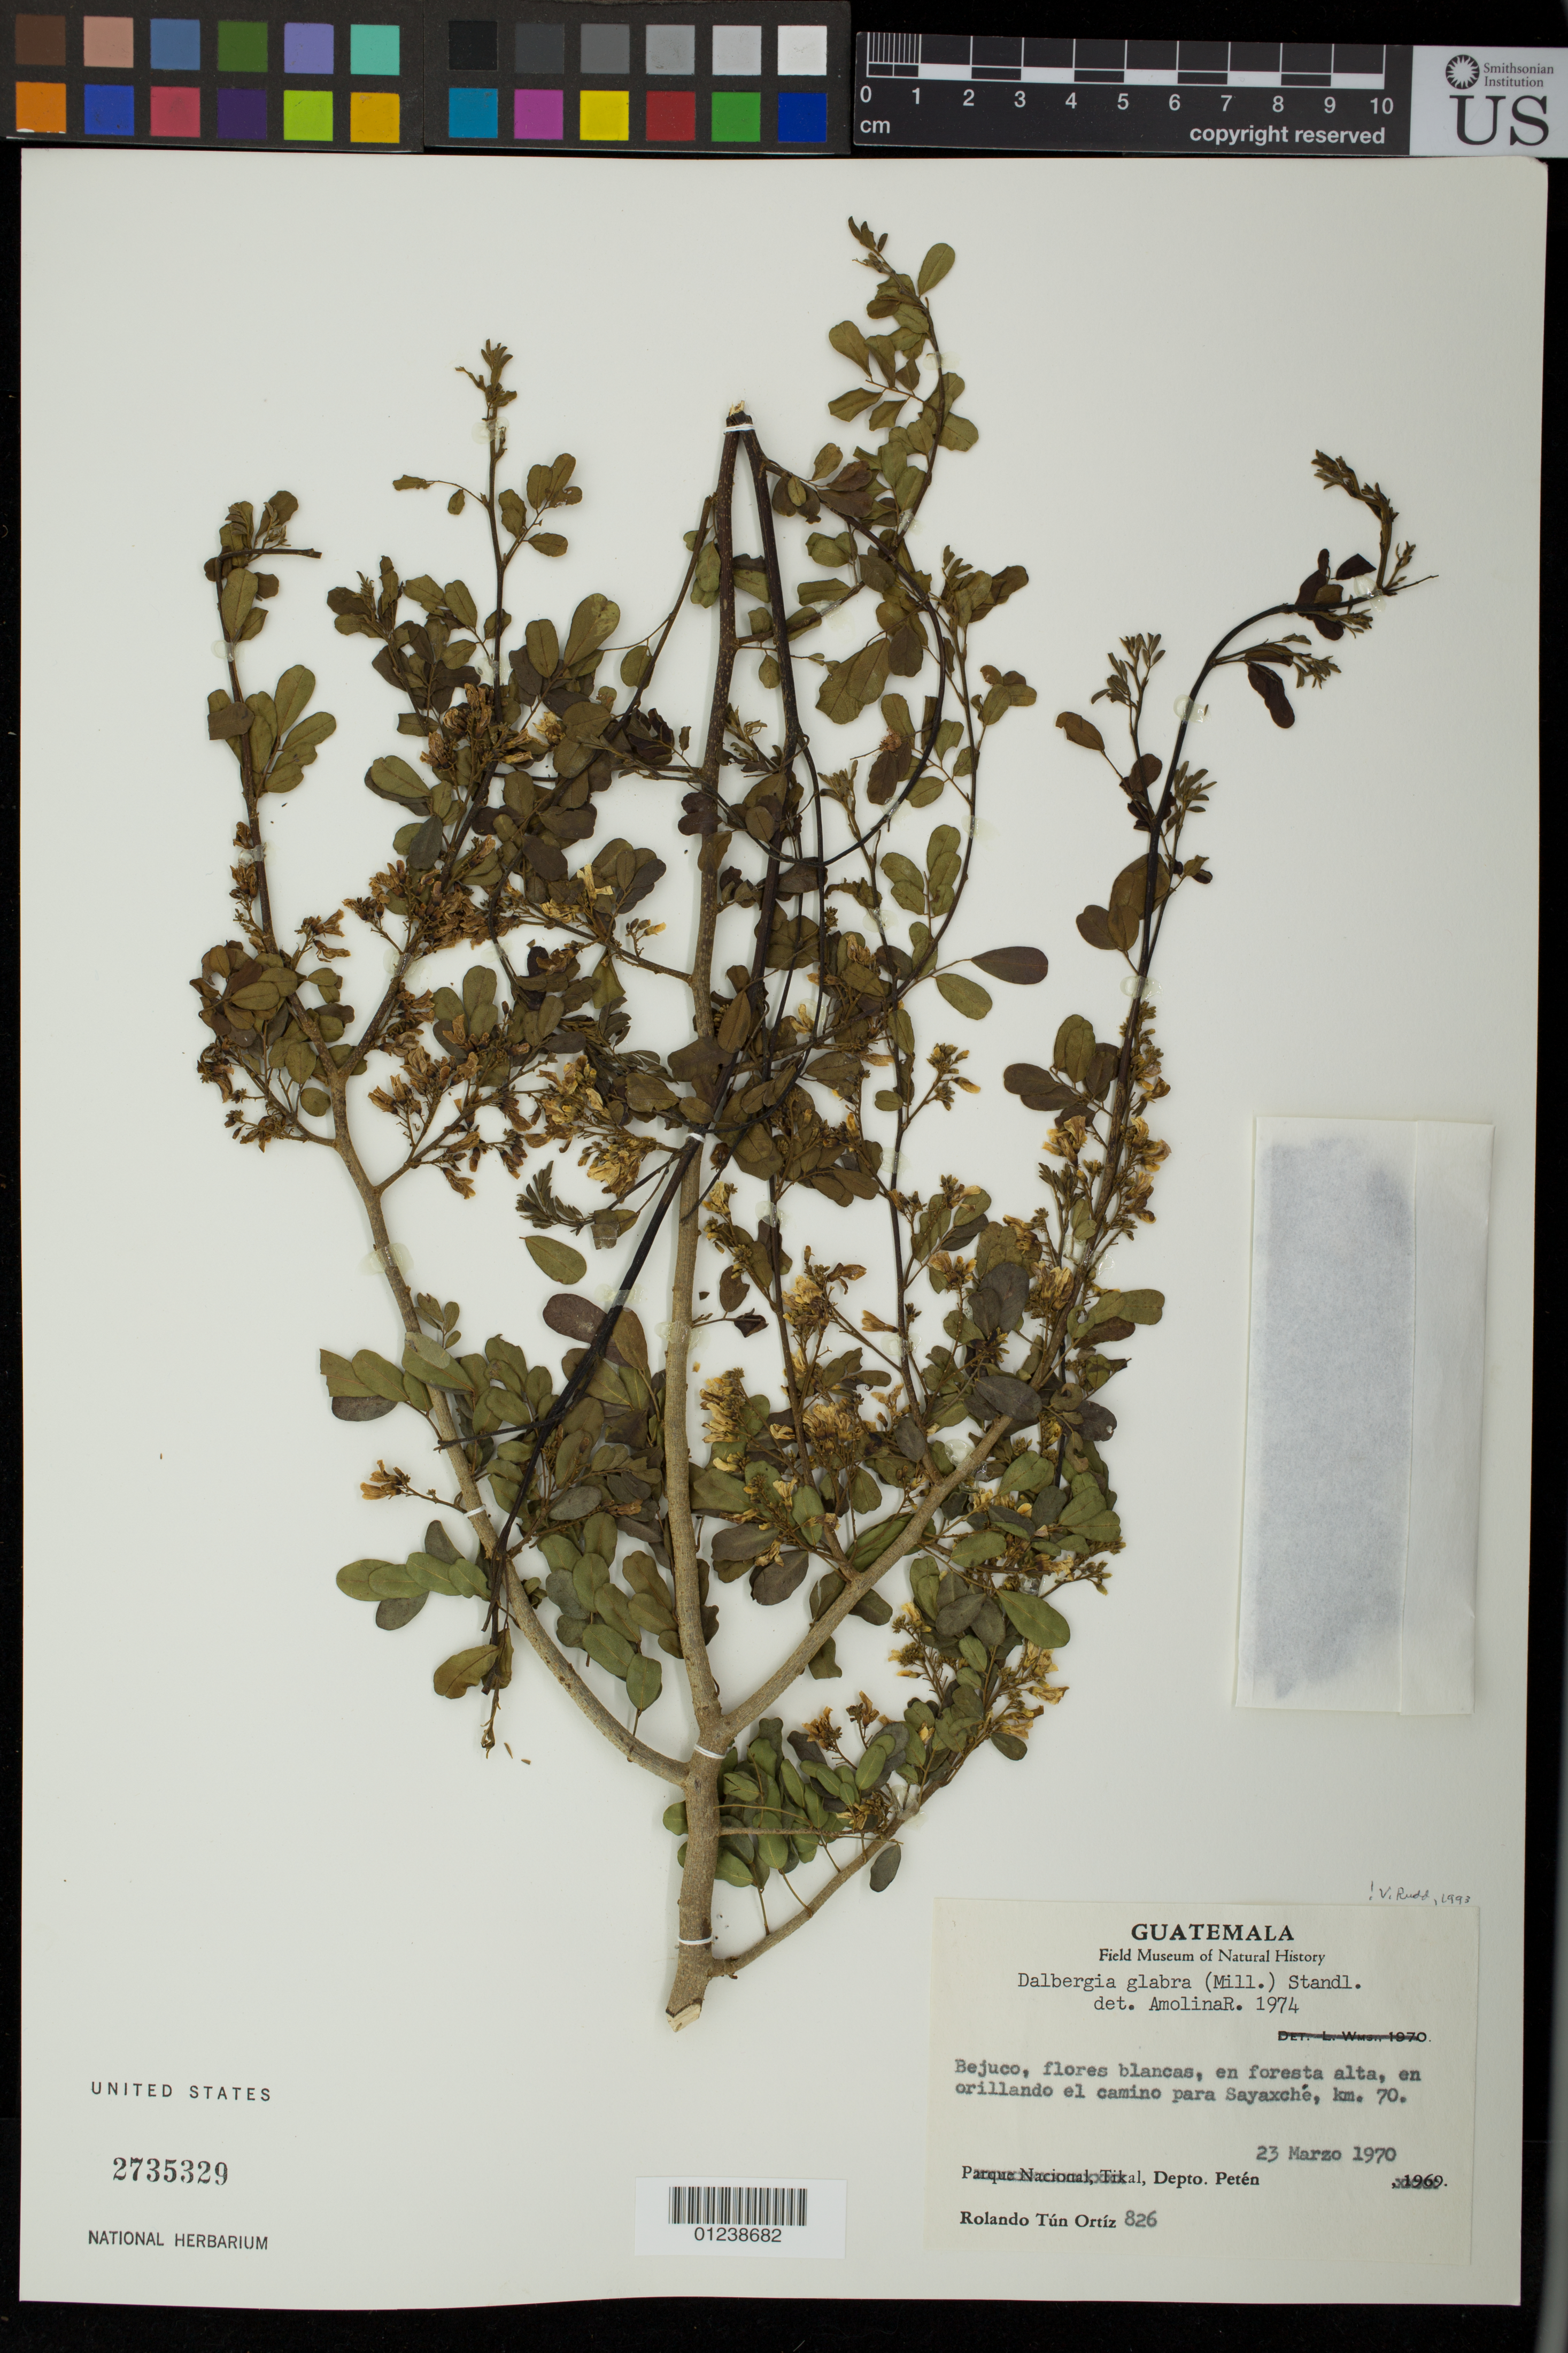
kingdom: Plantae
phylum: Tracheophyta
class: Magnoliopsida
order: Fabales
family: Fabaceae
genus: Dalbergia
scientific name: Dalbergia glabra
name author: (Mill.) Standl.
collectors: R. Tún Ortíz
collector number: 826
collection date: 1970-03-23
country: Guatemala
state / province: El Petén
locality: en orillando el camino para Sayaxche, km. 70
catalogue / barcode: US 2735329